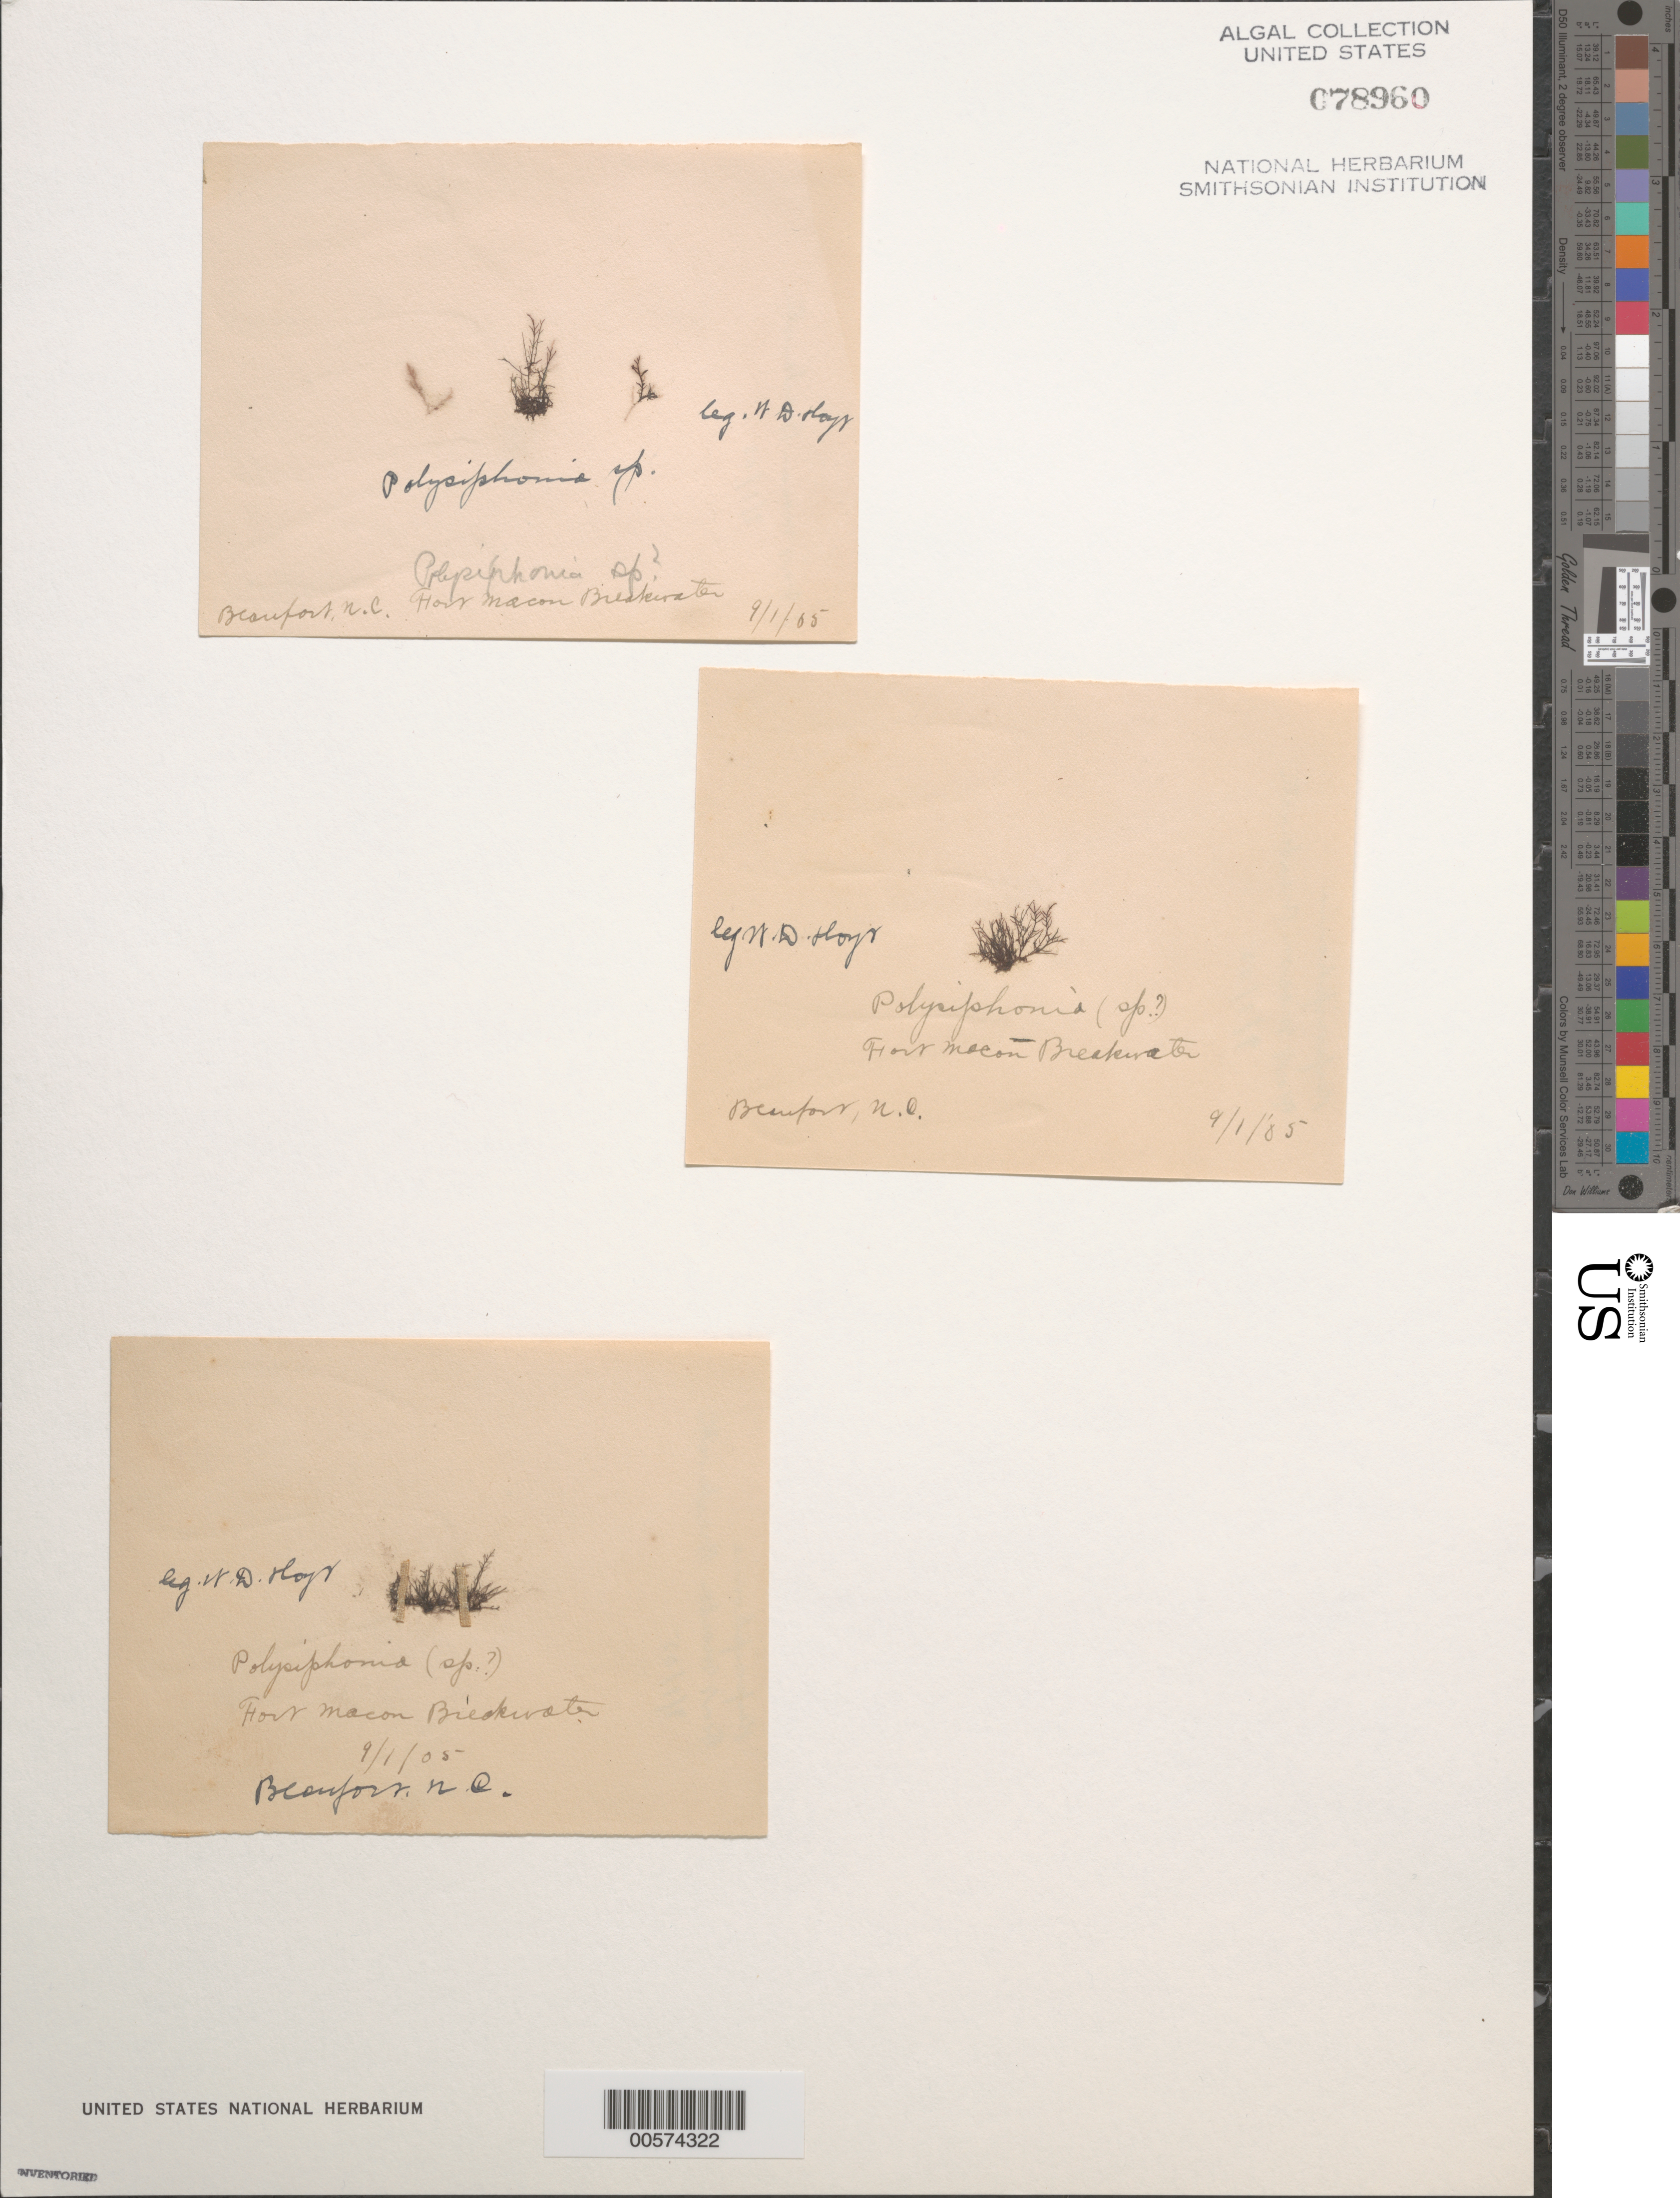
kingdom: Plantae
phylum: Rhodophyta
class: Florideophyceae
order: Ceramiales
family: Rhodomelaceae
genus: Polysiphonia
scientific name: Polysiphonia sp.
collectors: W. D. Hoyt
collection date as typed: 01 Sep 1905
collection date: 1905-09-01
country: United States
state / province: North Carolina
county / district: Carteret County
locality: Beaufort, Fort Macon breakwater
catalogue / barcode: US 78960